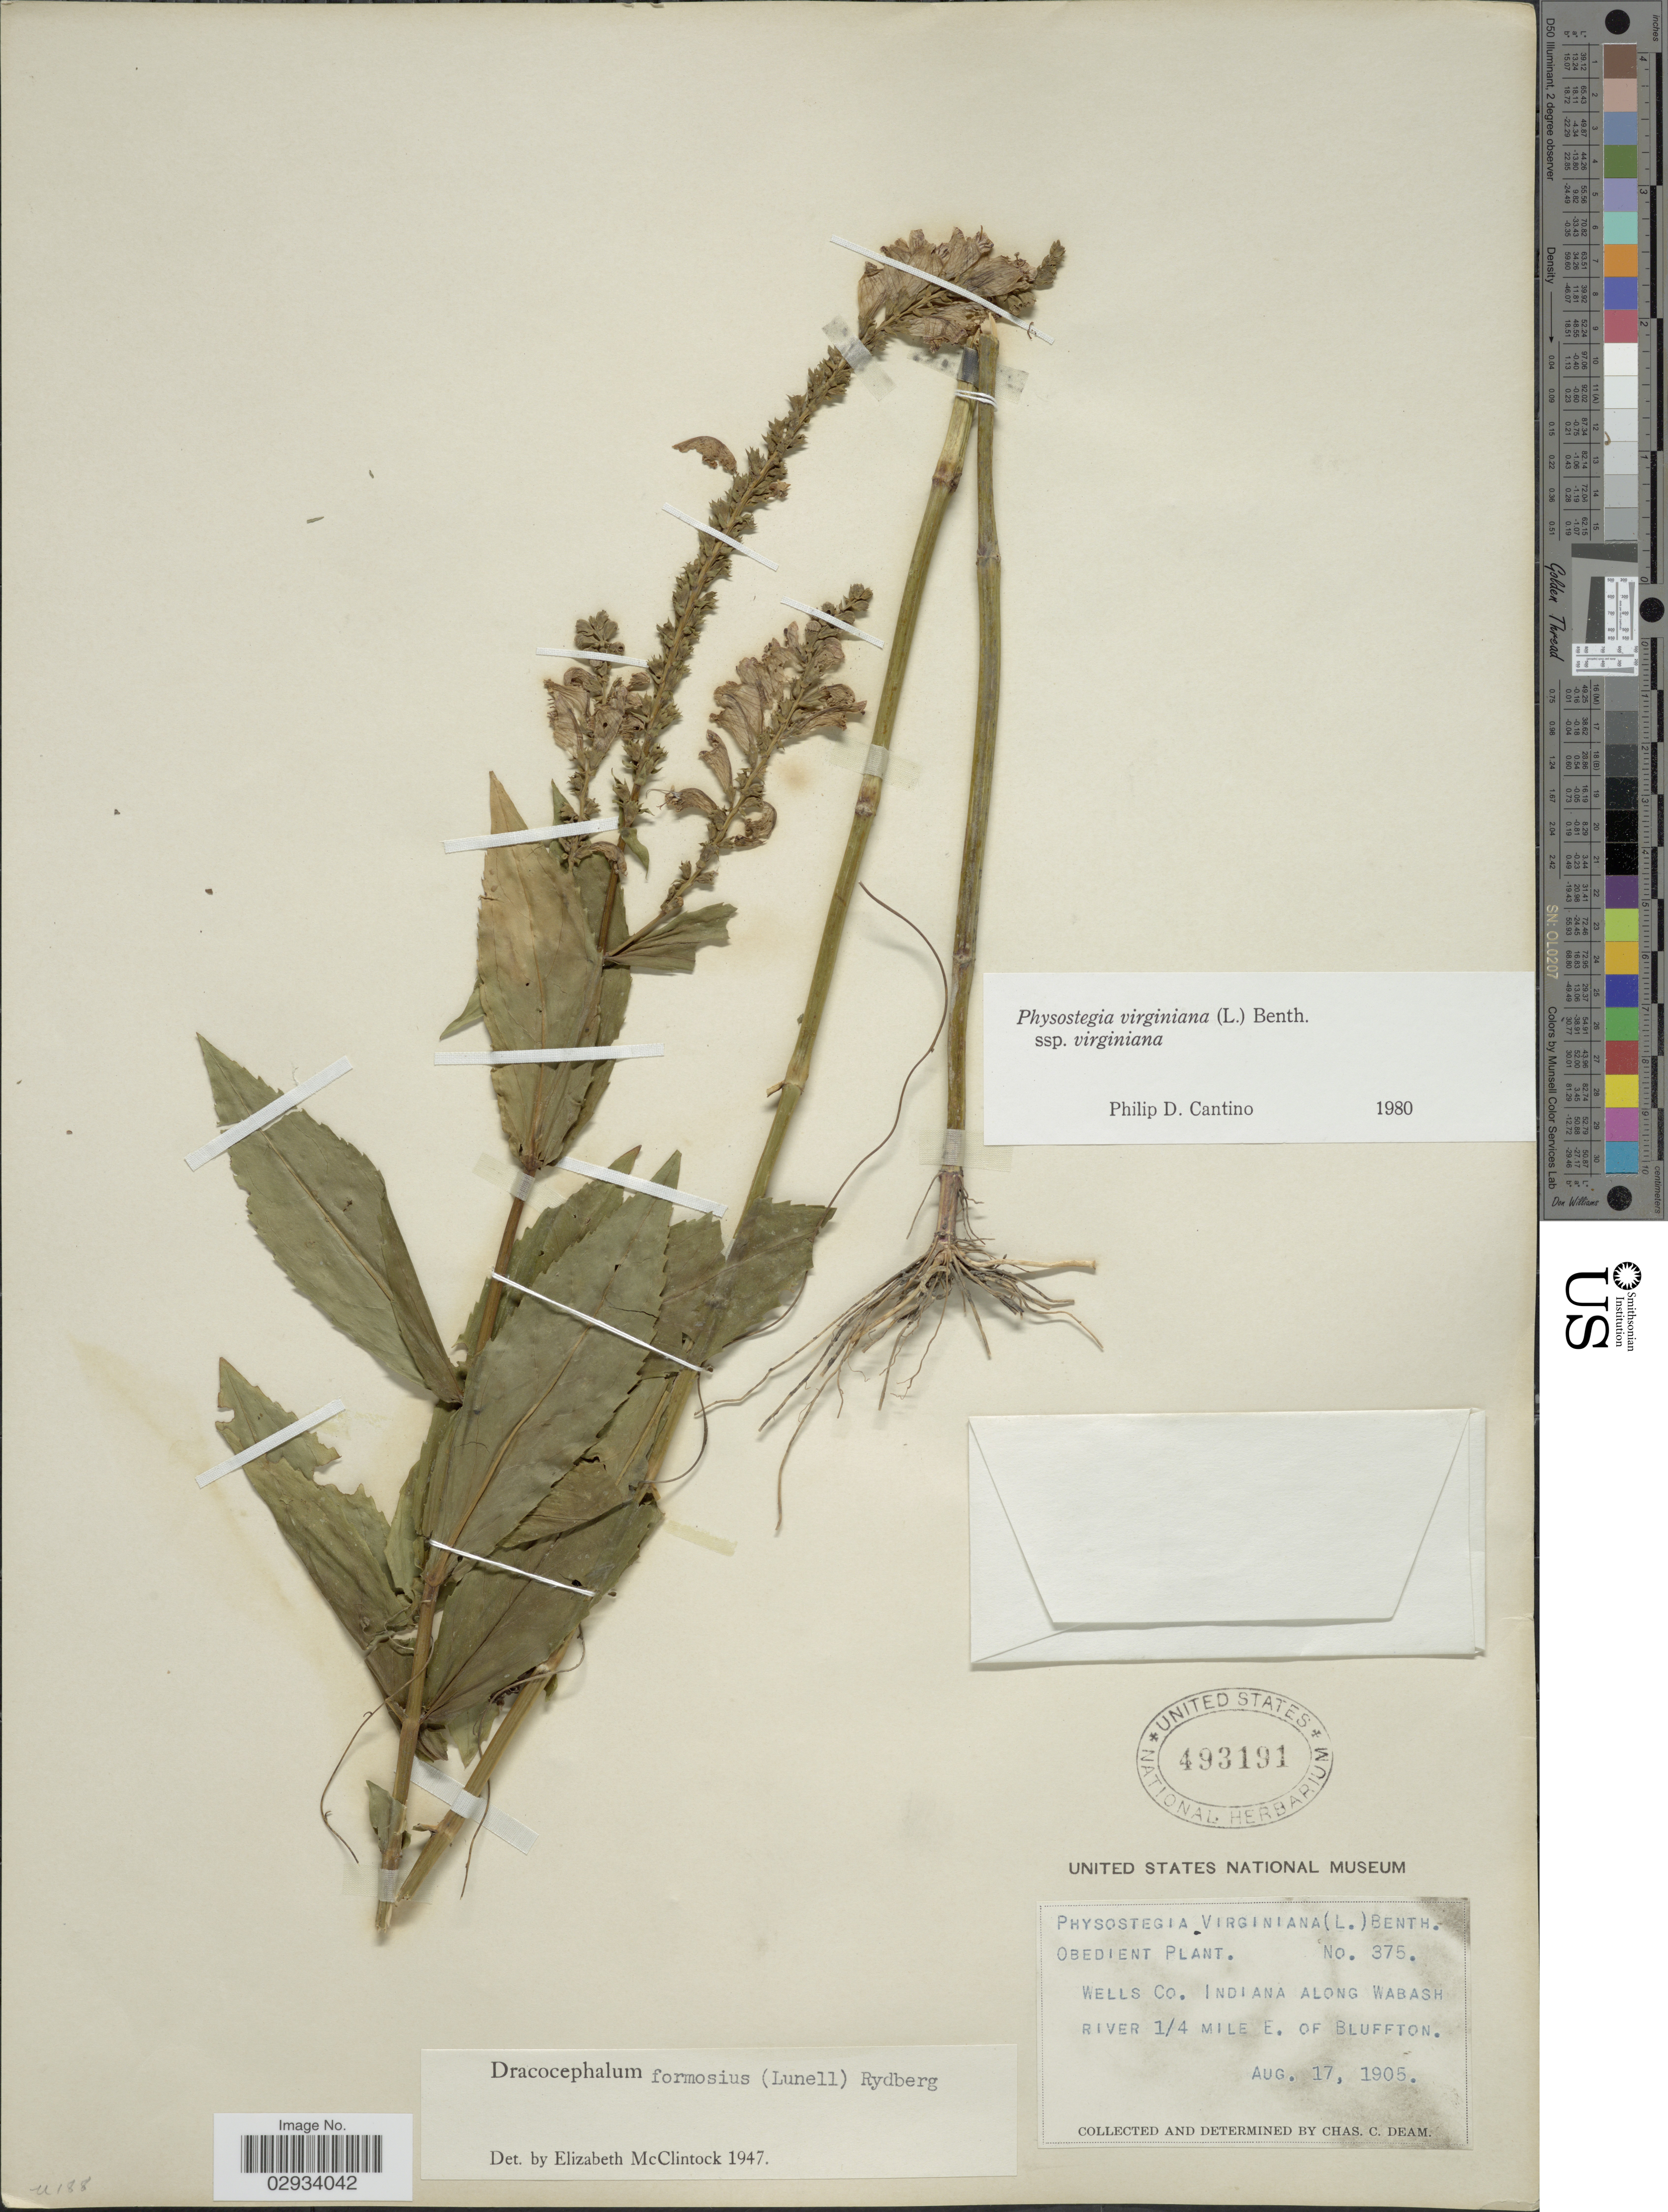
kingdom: Plantae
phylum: Tracheophyta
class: Magnoliopsida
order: Lamiales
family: Lamiaceae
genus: Physostegia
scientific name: Physostegia virginiana subsp. virginiana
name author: (L.) Benth.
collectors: C. C. Deam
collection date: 1905-08-17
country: United States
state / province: Indiana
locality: Wells Co., Indiana along Wabash River 1/4 Mile E. of Bluffton.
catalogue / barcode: US 493191